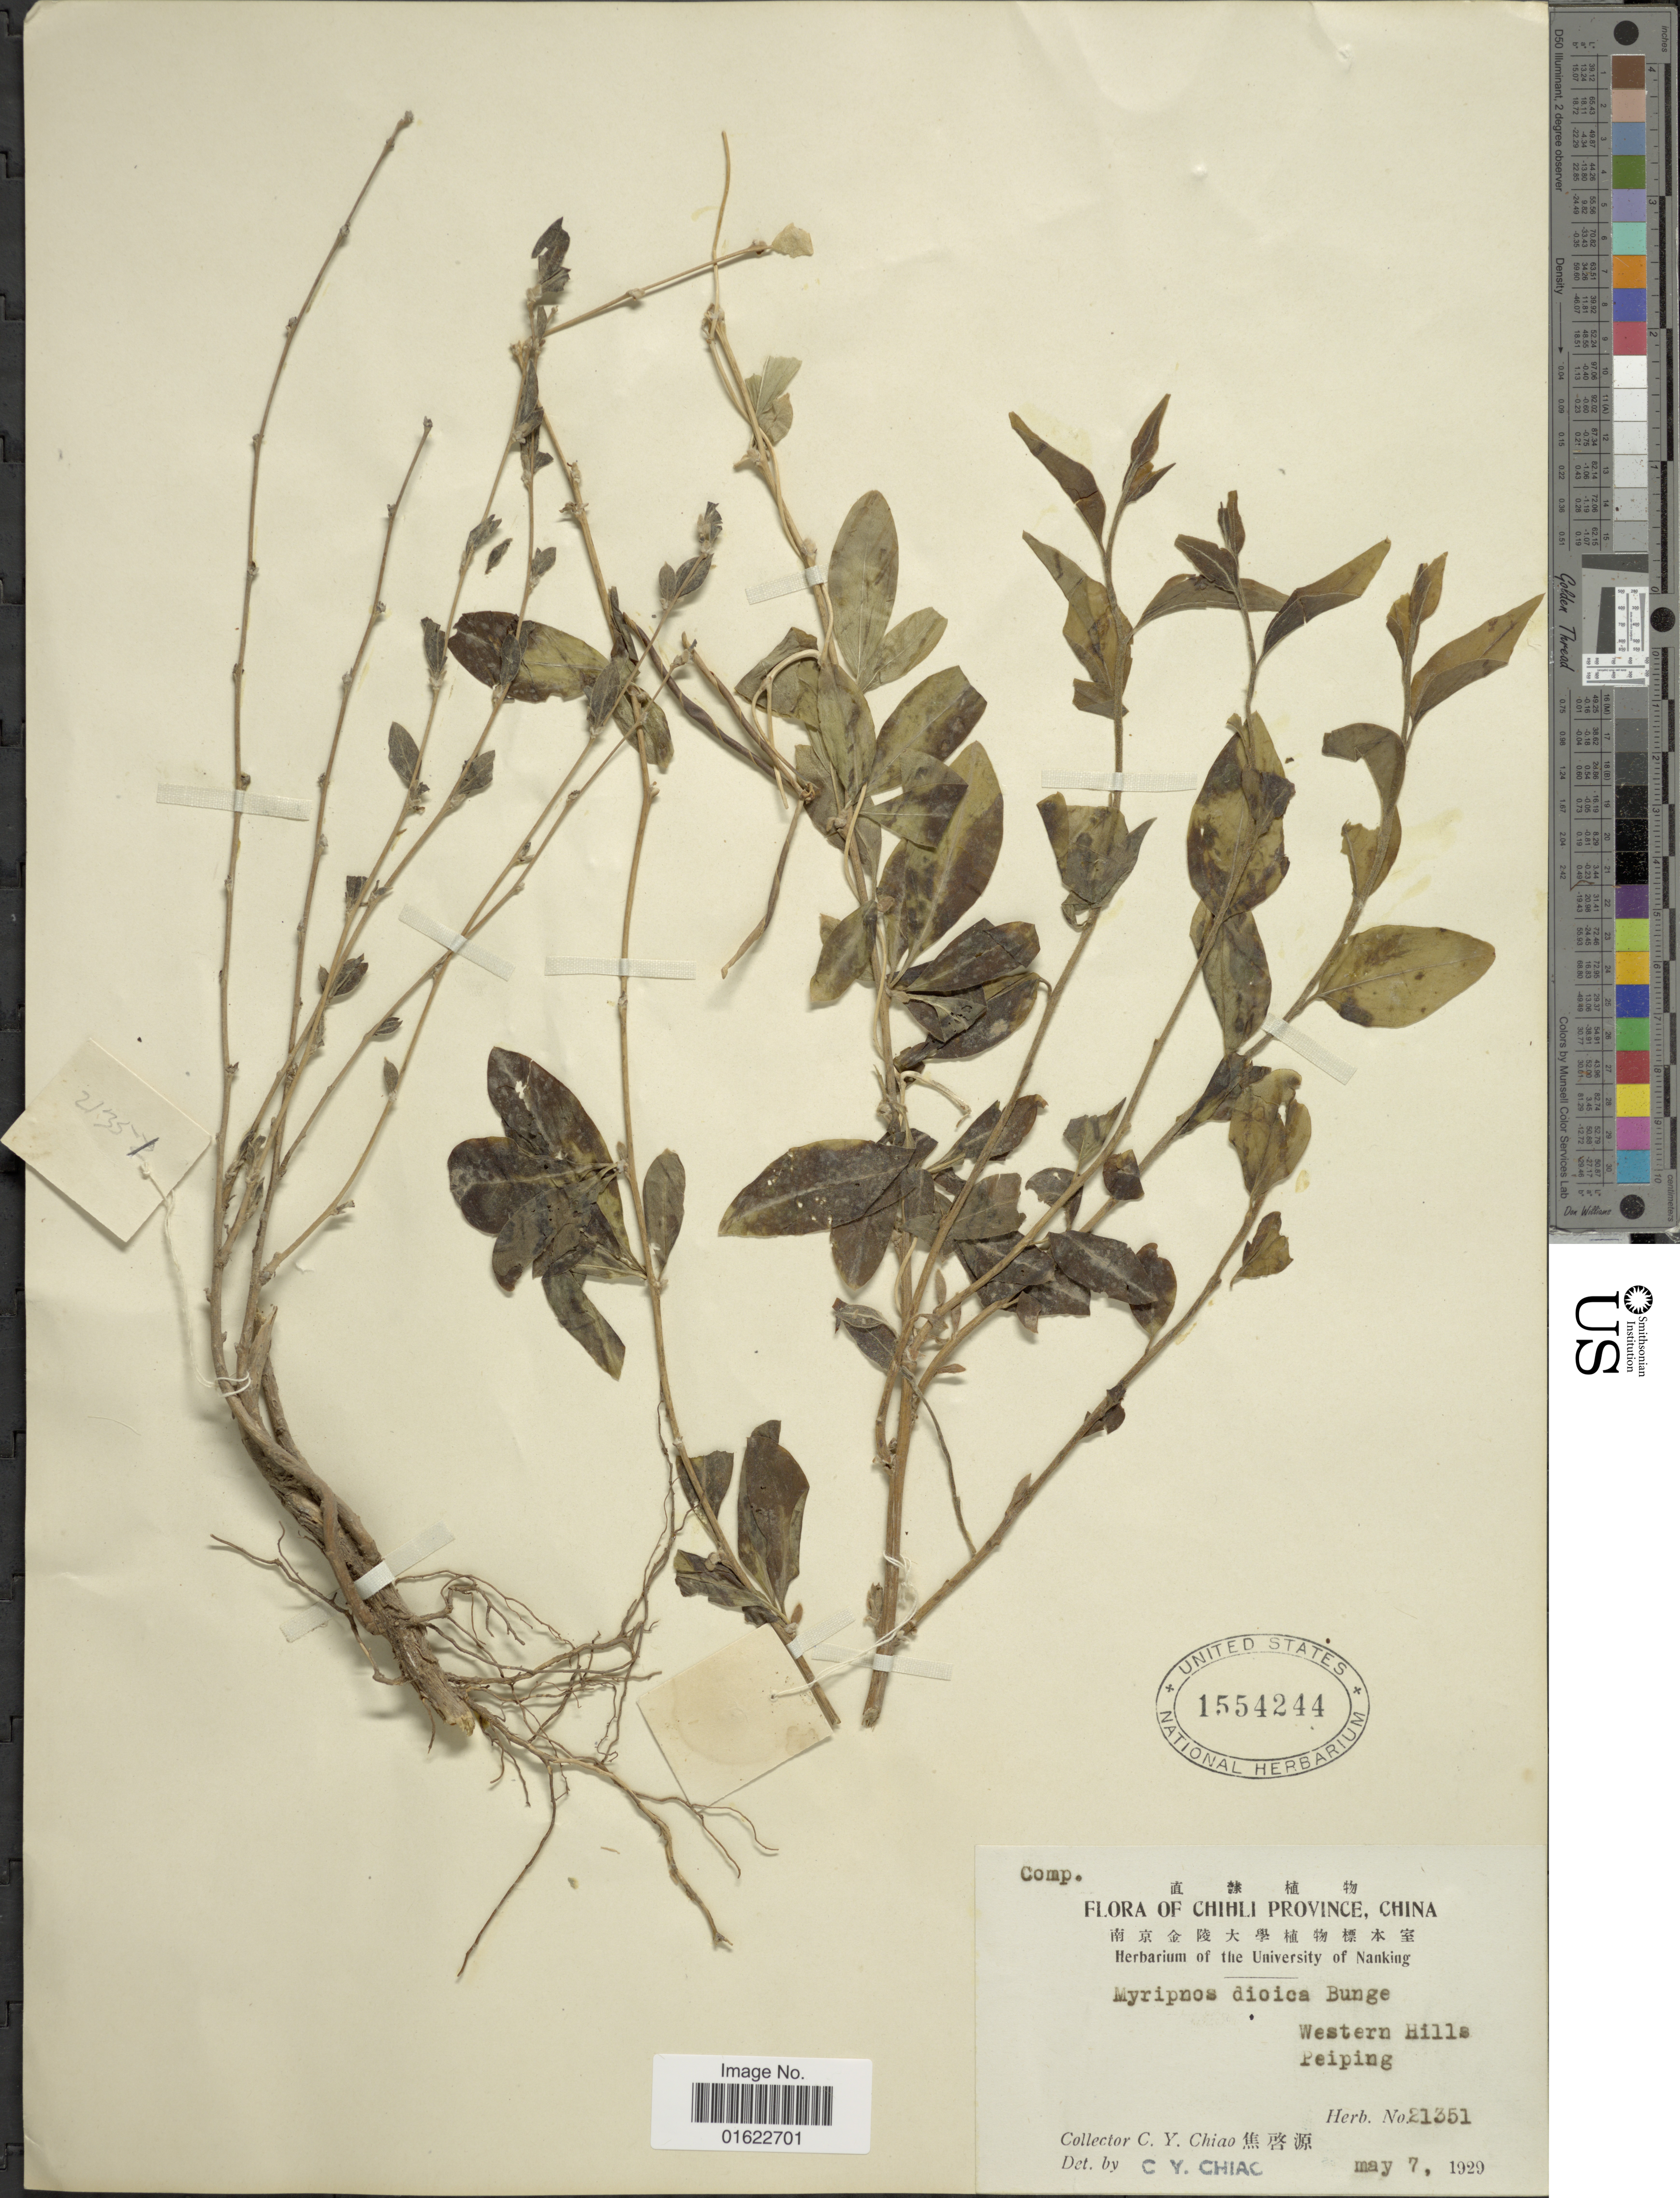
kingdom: Plantae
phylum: Tracheophyta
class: Magnoliopsida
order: Asterales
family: Asteraceae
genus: Pertya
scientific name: Pertya dioica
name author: (Bunge) S.E. Freire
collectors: C. Y. Chiao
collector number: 21351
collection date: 1929-05-07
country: China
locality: Chihli Province, Western Hills, Peiping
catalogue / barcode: US 1554244